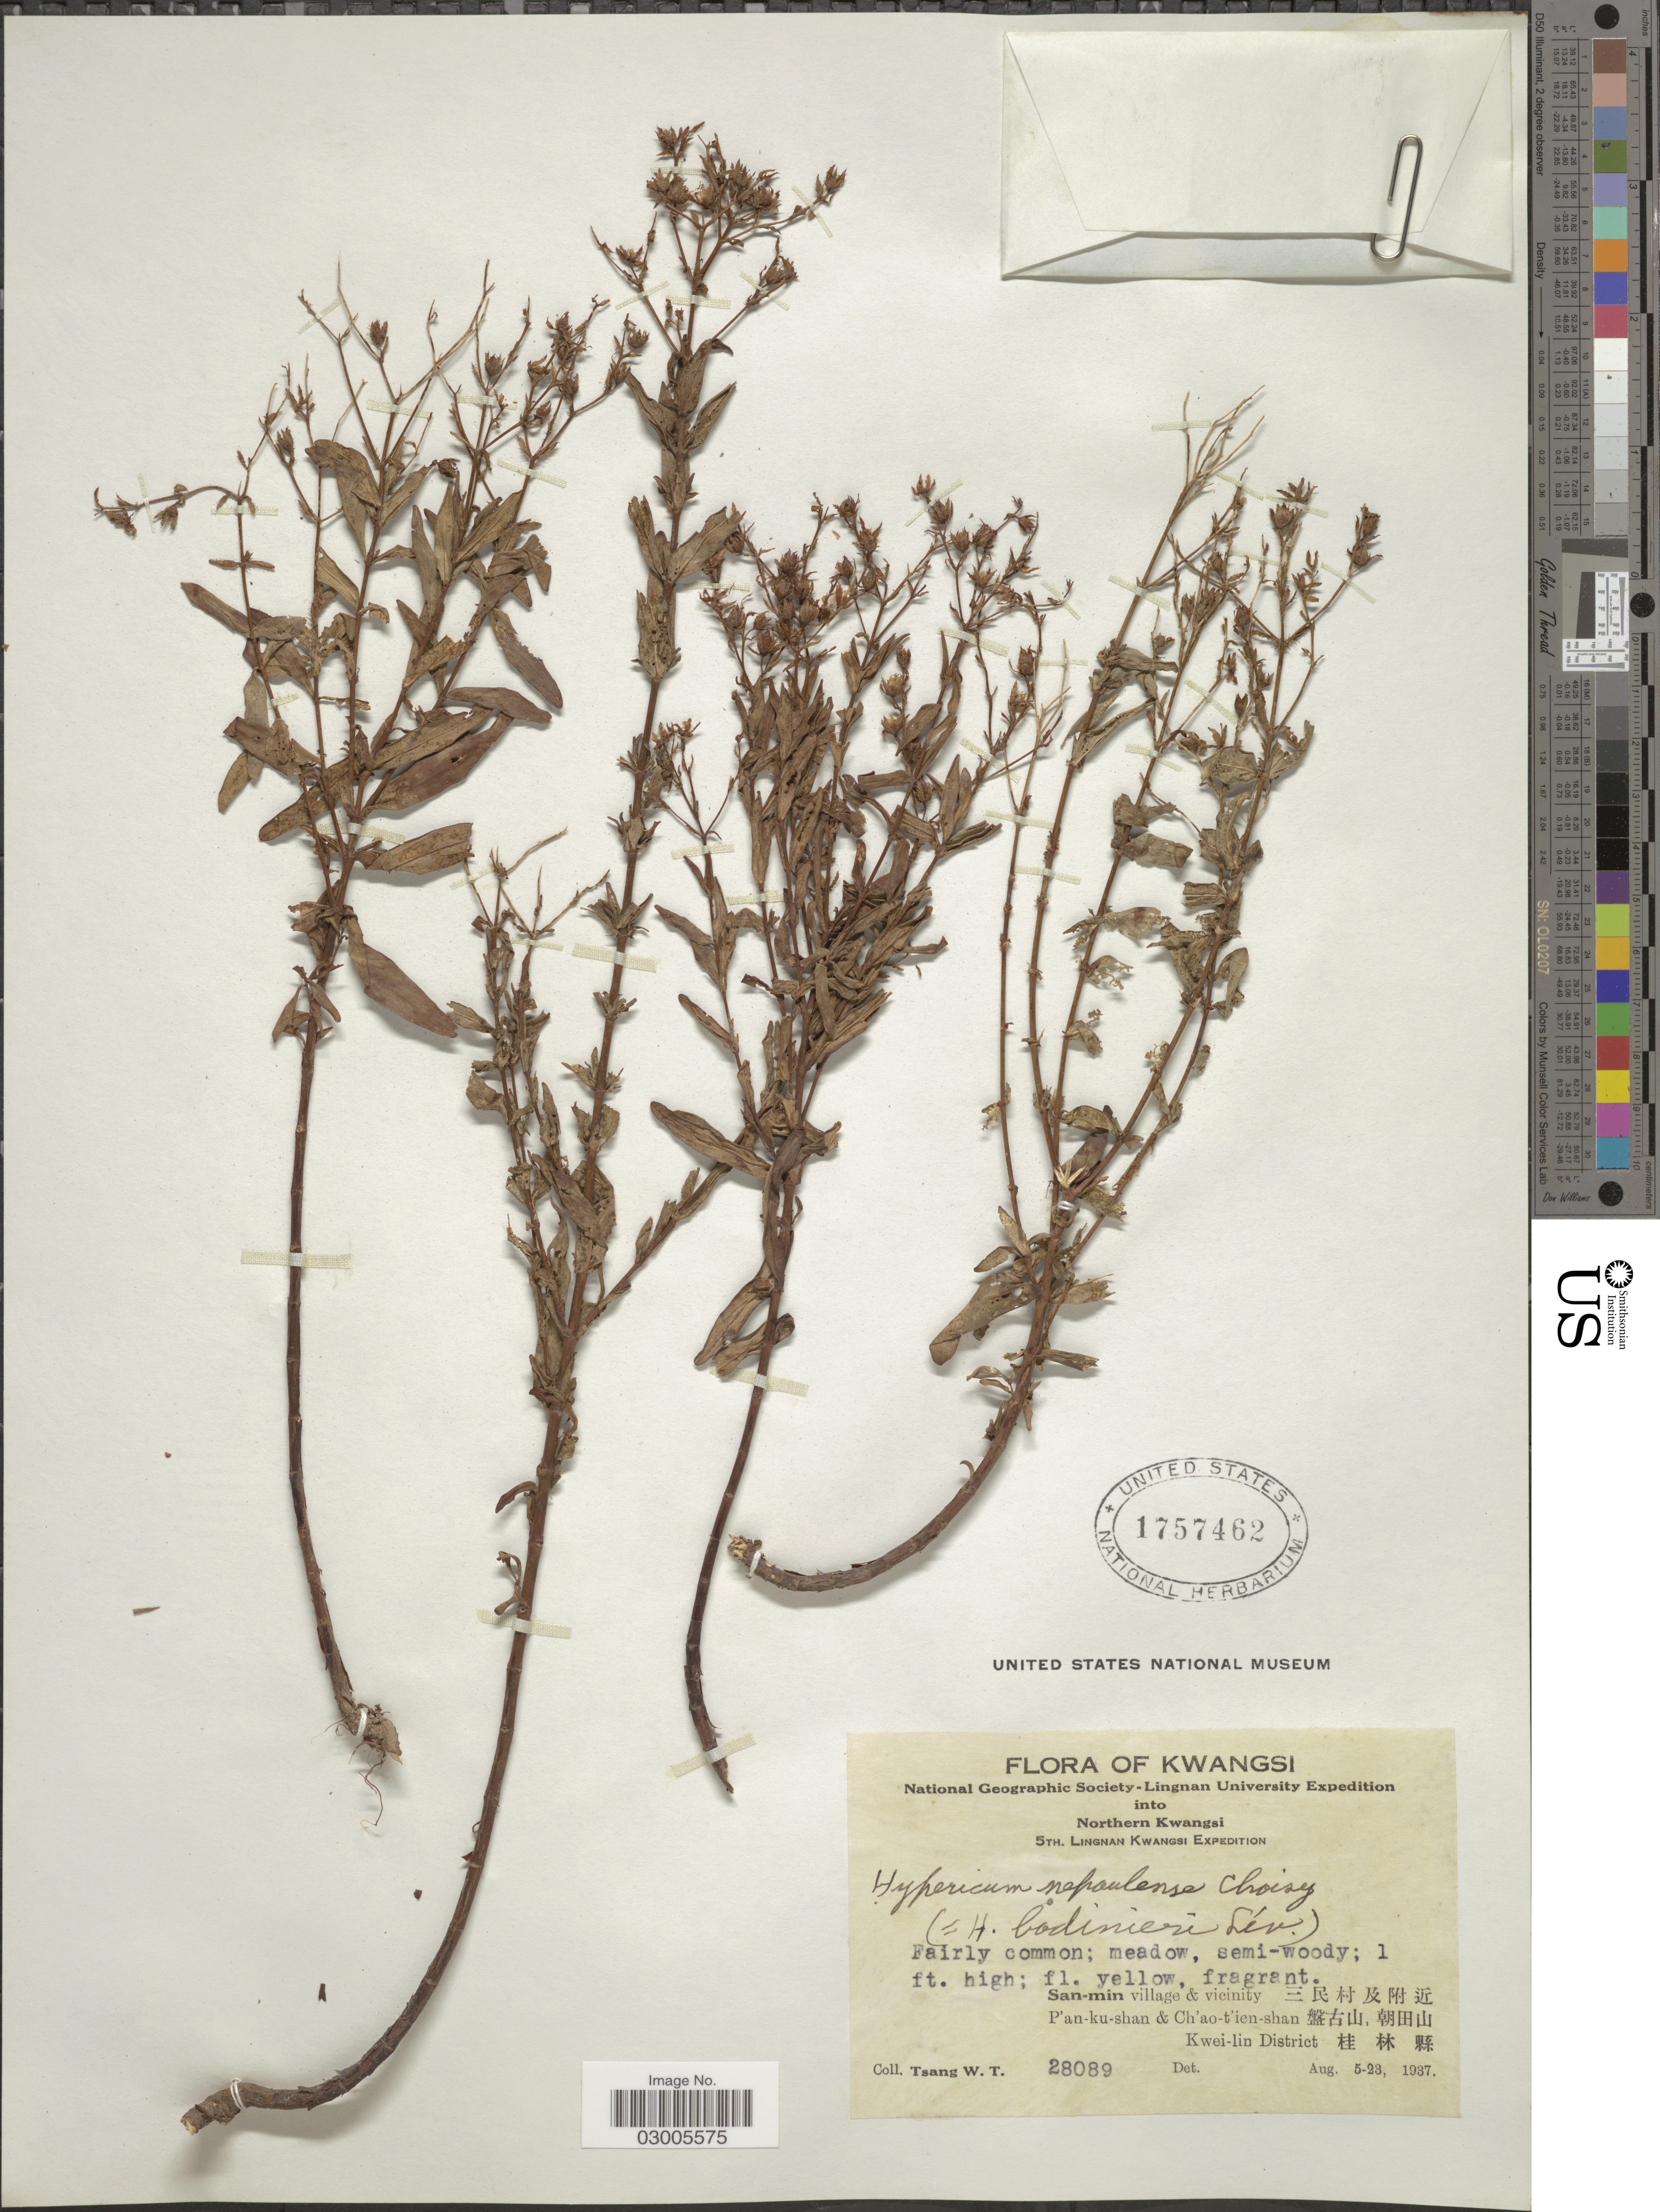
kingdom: Plantae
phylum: Tracheophyta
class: Magnoliopsida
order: Malpighiales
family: Hypericaceae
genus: Hypericum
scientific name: Hypericum wightianum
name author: Wall. ex Wight & Arn.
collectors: W. T. Tsang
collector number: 28089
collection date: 1937-08-05/1937-08-23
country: China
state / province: Guangxi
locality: Kwangsi.Northern Kwangsi. San-min village & vicinity P'an-ku-shan & Ch'ao-t'ien-shan . Kwei-lin District .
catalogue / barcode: US 1757462